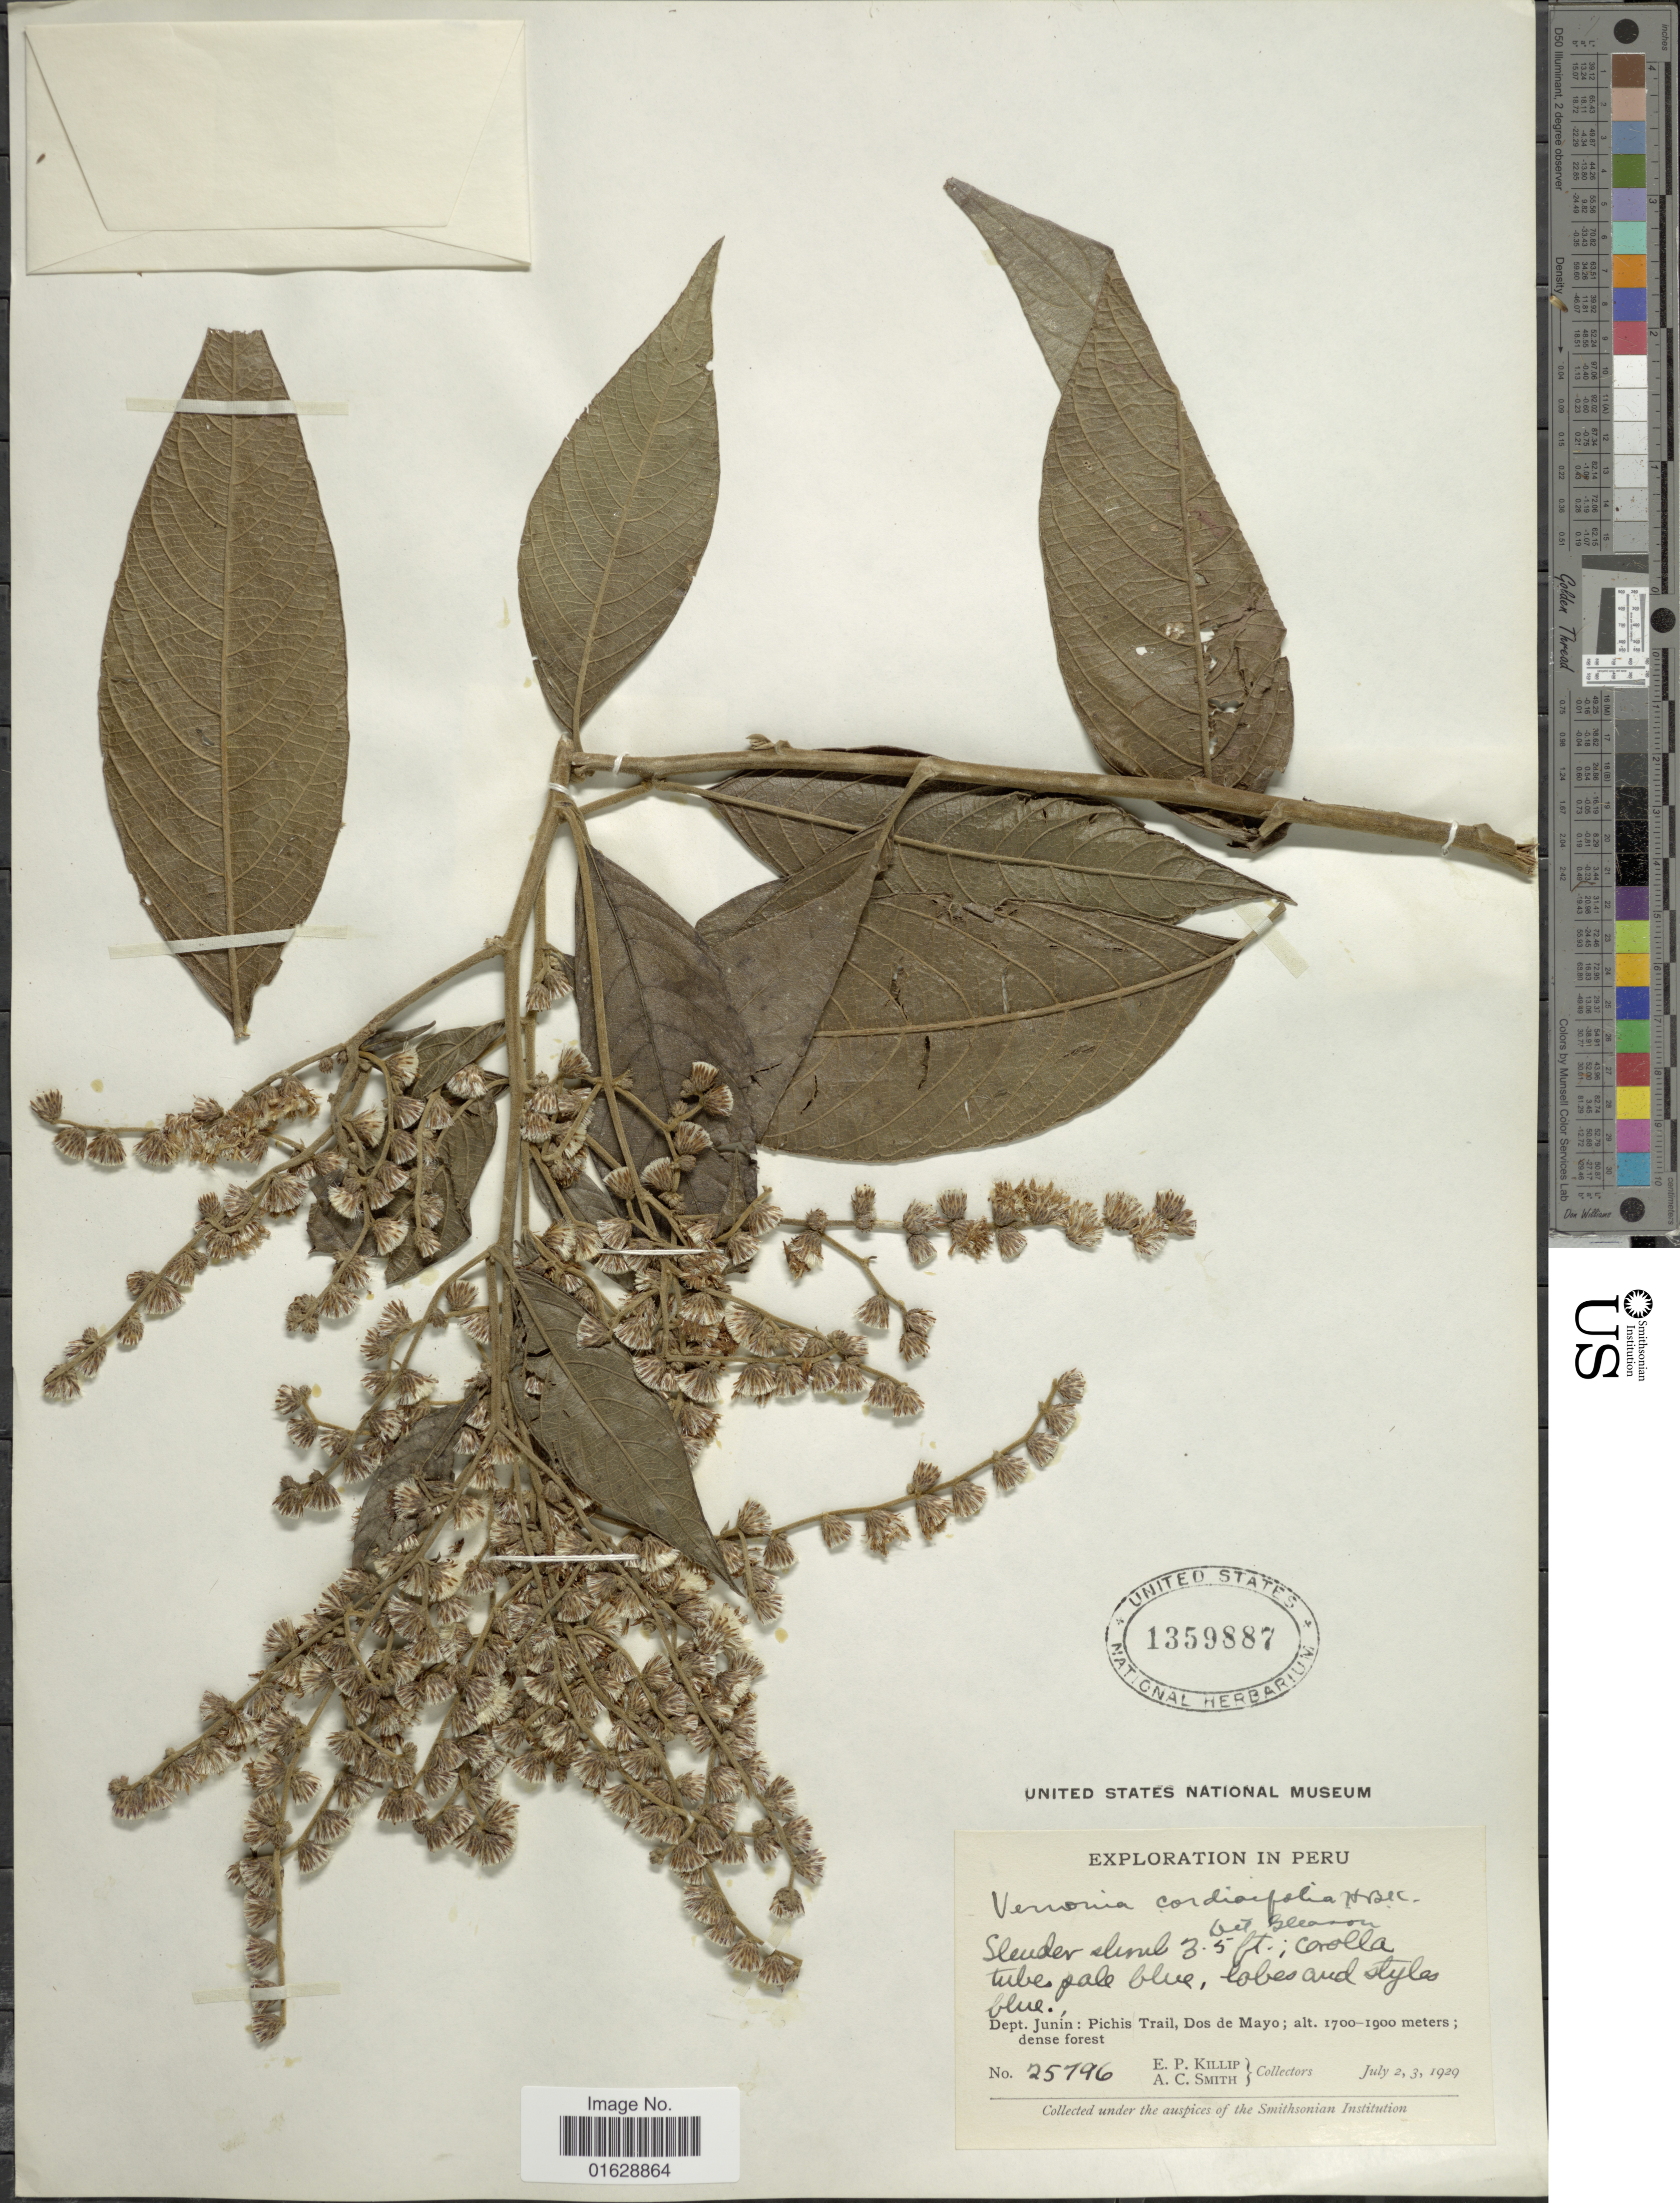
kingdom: Plantae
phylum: Tracheophyta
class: Magnoliopsida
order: Asterales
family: Asteraceae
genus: Lepidaploa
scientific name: Lepidaploa cordiaefolia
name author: (Kunth) H. Rob.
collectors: E. P. Killip & A. C. Smith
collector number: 25796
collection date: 1929-07-02/1929-07-03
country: Peru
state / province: Junín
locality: Pichis Trail, Dos de Mayo.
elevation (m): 1700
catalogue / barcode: US 1359887